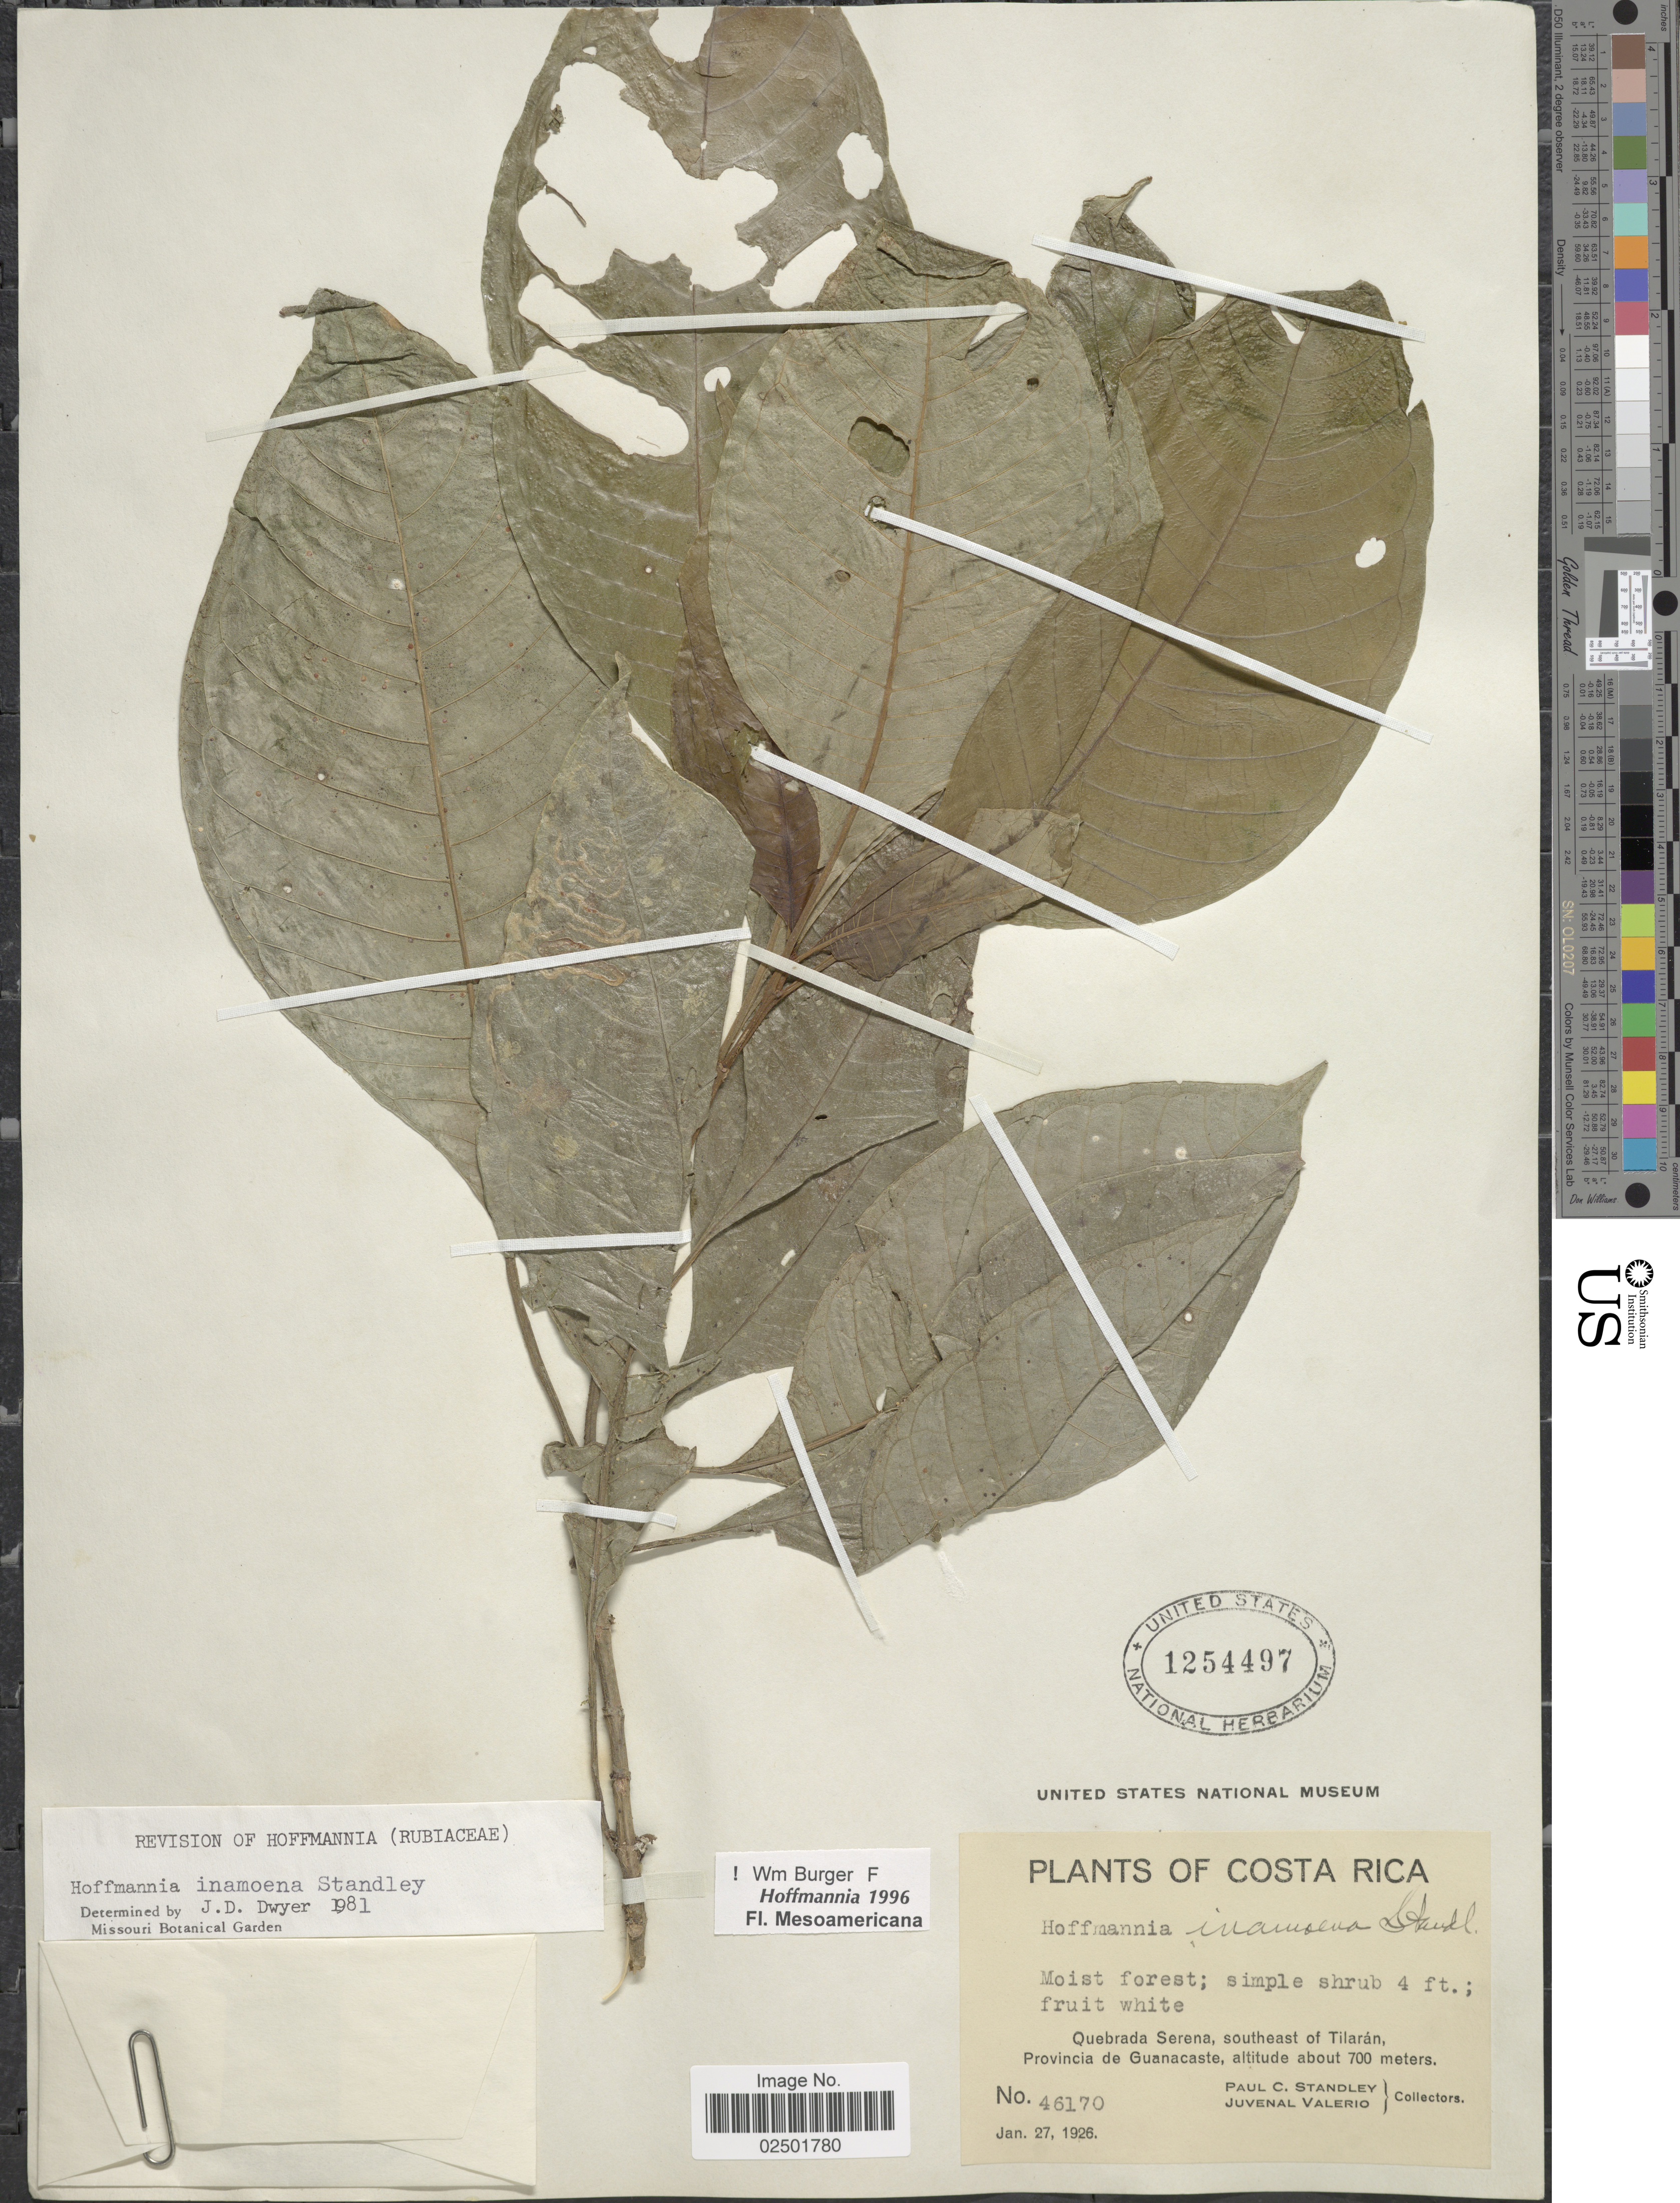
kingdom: Plantae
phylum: Tracheophyta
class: Magnoliopsida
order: Gentianales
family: Rubiaceae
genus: Hoffmannia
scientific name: Hoffmannia inamoena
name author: Standl.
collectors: P. C. Standley & J. Valerio R.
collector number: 46170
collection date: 1926-01-27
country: Costa Rica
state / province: Guanacaste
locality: Quebrada Serena, southeast of Tilarán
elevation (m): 700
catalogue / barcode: US 1254497